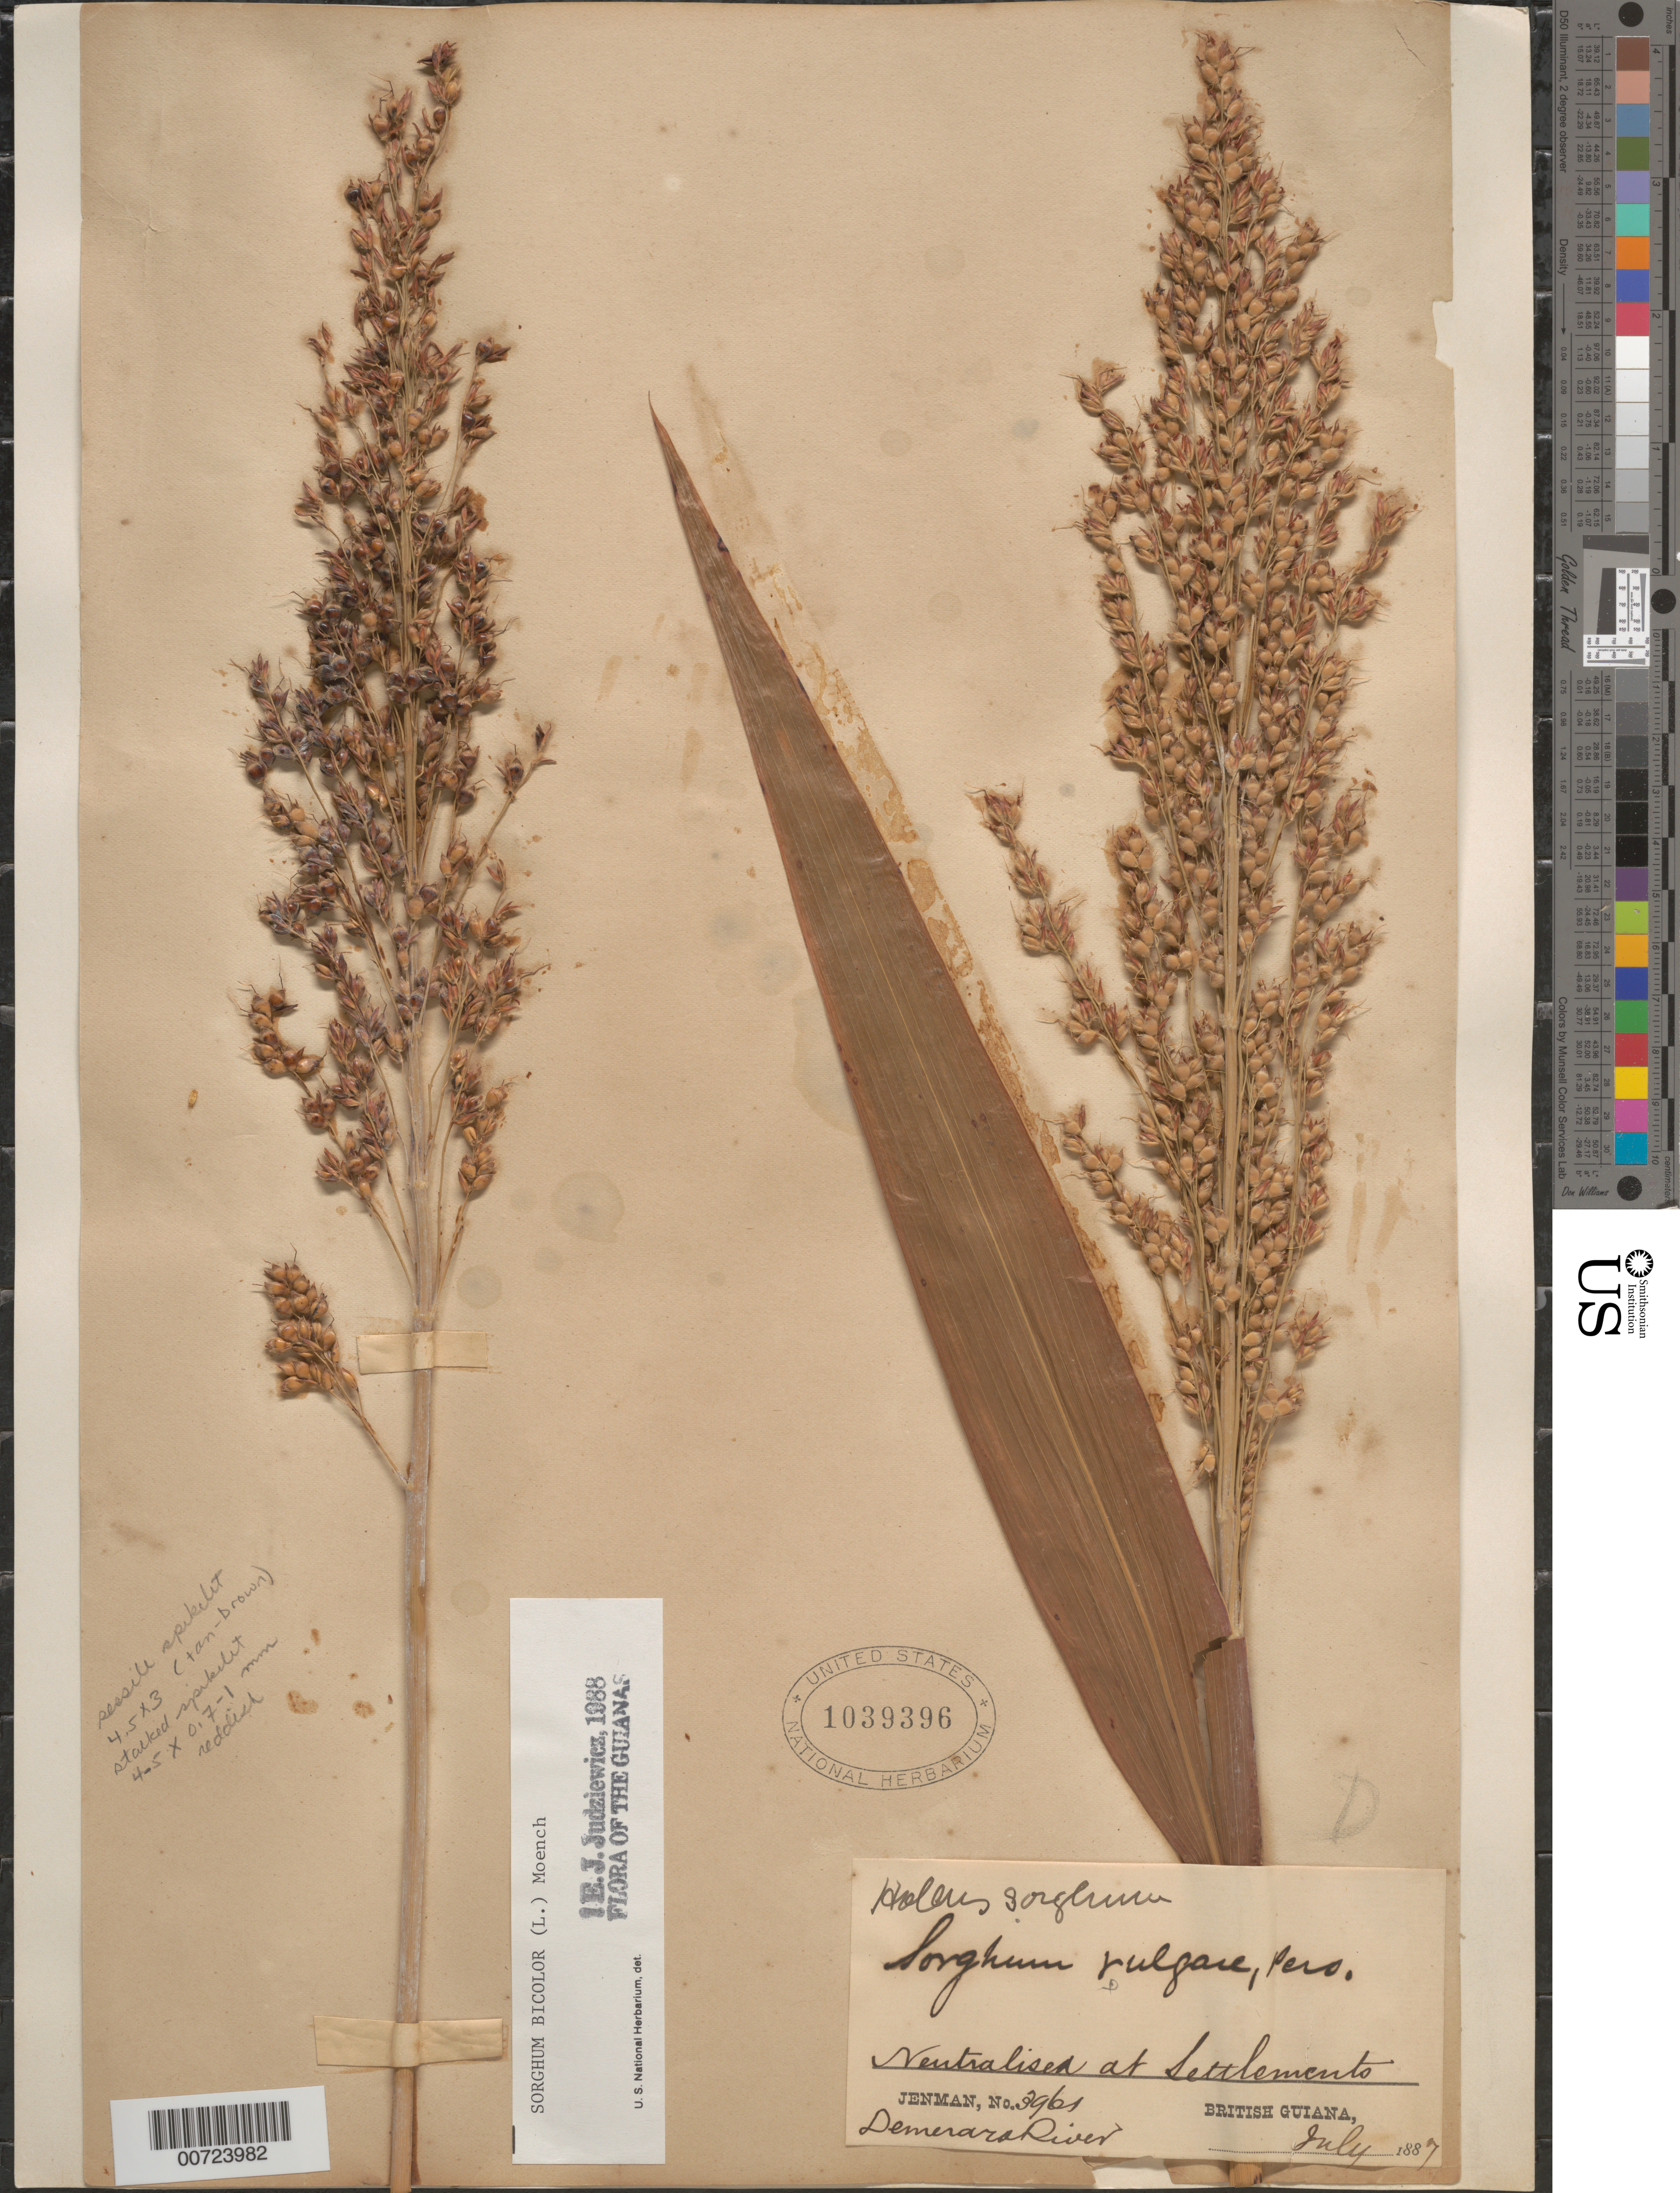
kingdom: Plantae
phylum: Tracheophyta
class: Liliopsida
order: Poales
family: Poaceae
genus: Sorghum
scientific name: Sorghum bicolor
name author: (L.) Moench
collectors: -. Jenman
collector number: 3961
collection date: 1887-07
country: Guyana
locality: British Guiana, Demerara River.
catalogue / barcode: US 10039396